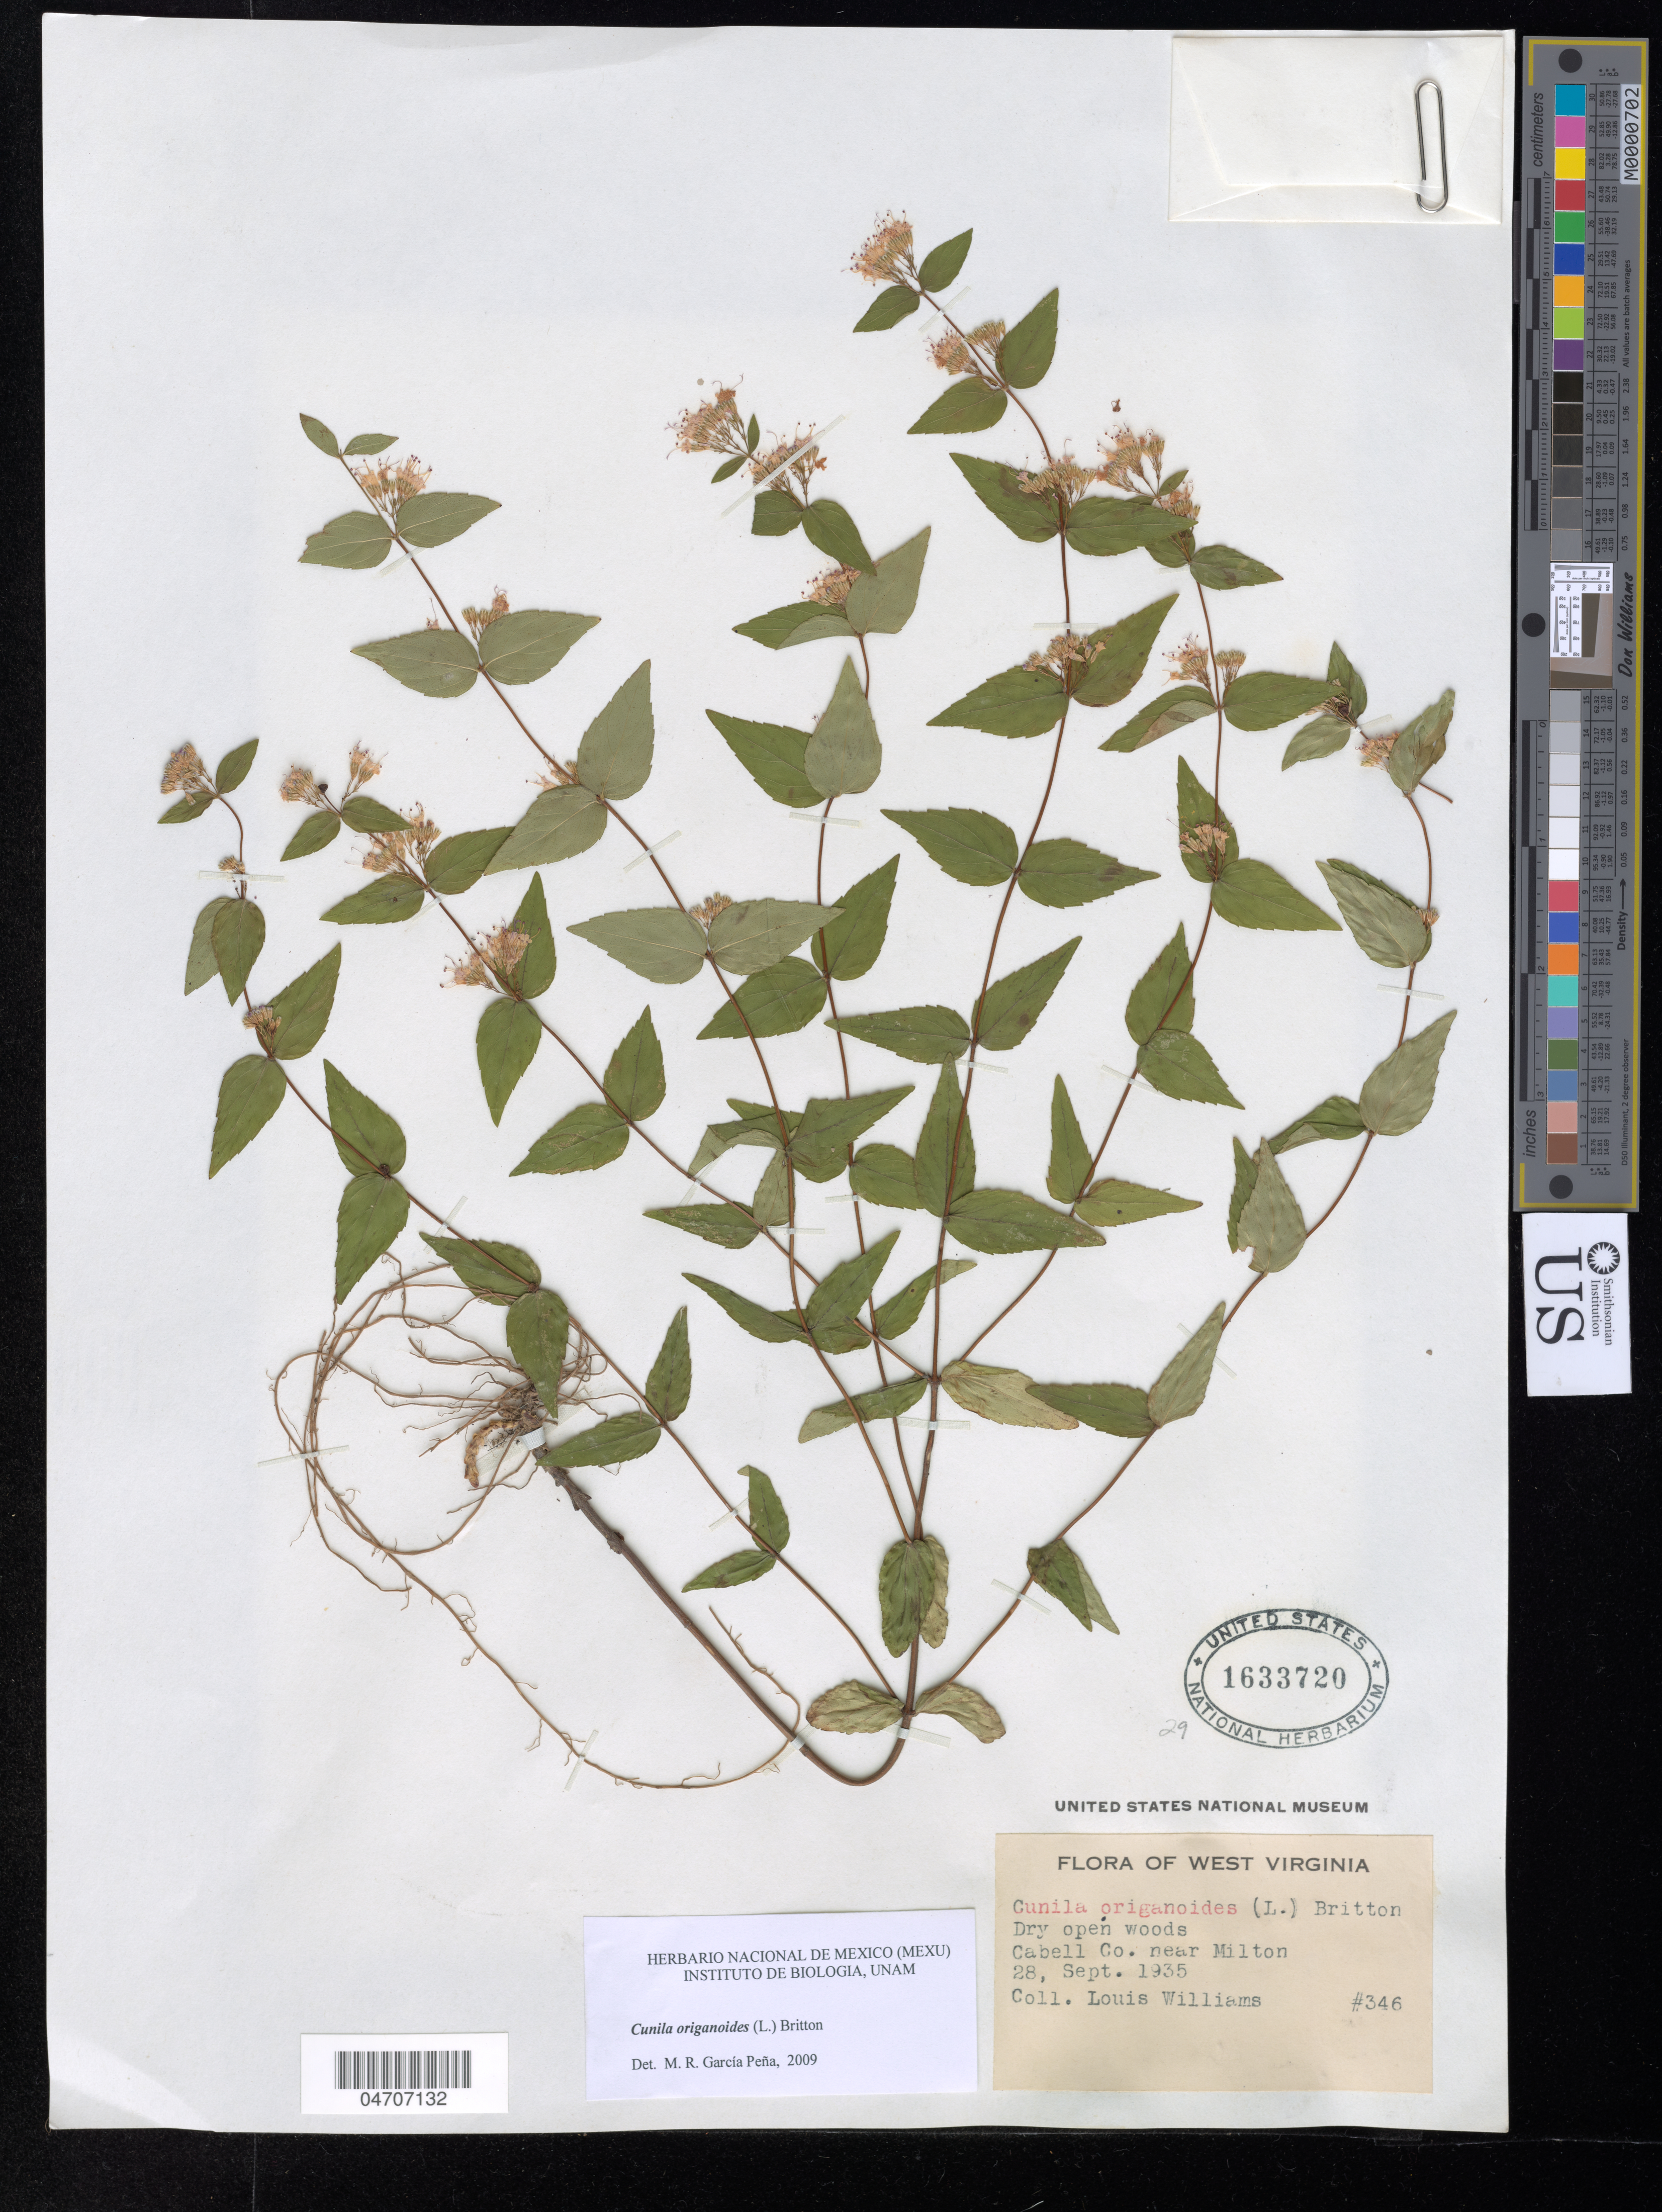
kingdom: Plantae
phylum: Tracheophyta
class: Magnoliopsida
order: Lamiales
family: Lamiaceae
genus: Cunila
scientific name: Cunila origanoides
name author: (L.) Britton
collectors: L. Williams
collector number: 346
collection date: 1935-09-28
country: United States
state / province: West Virginia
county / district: Cabell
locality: Cabell Co. near Milton.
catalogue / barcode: US 1633720